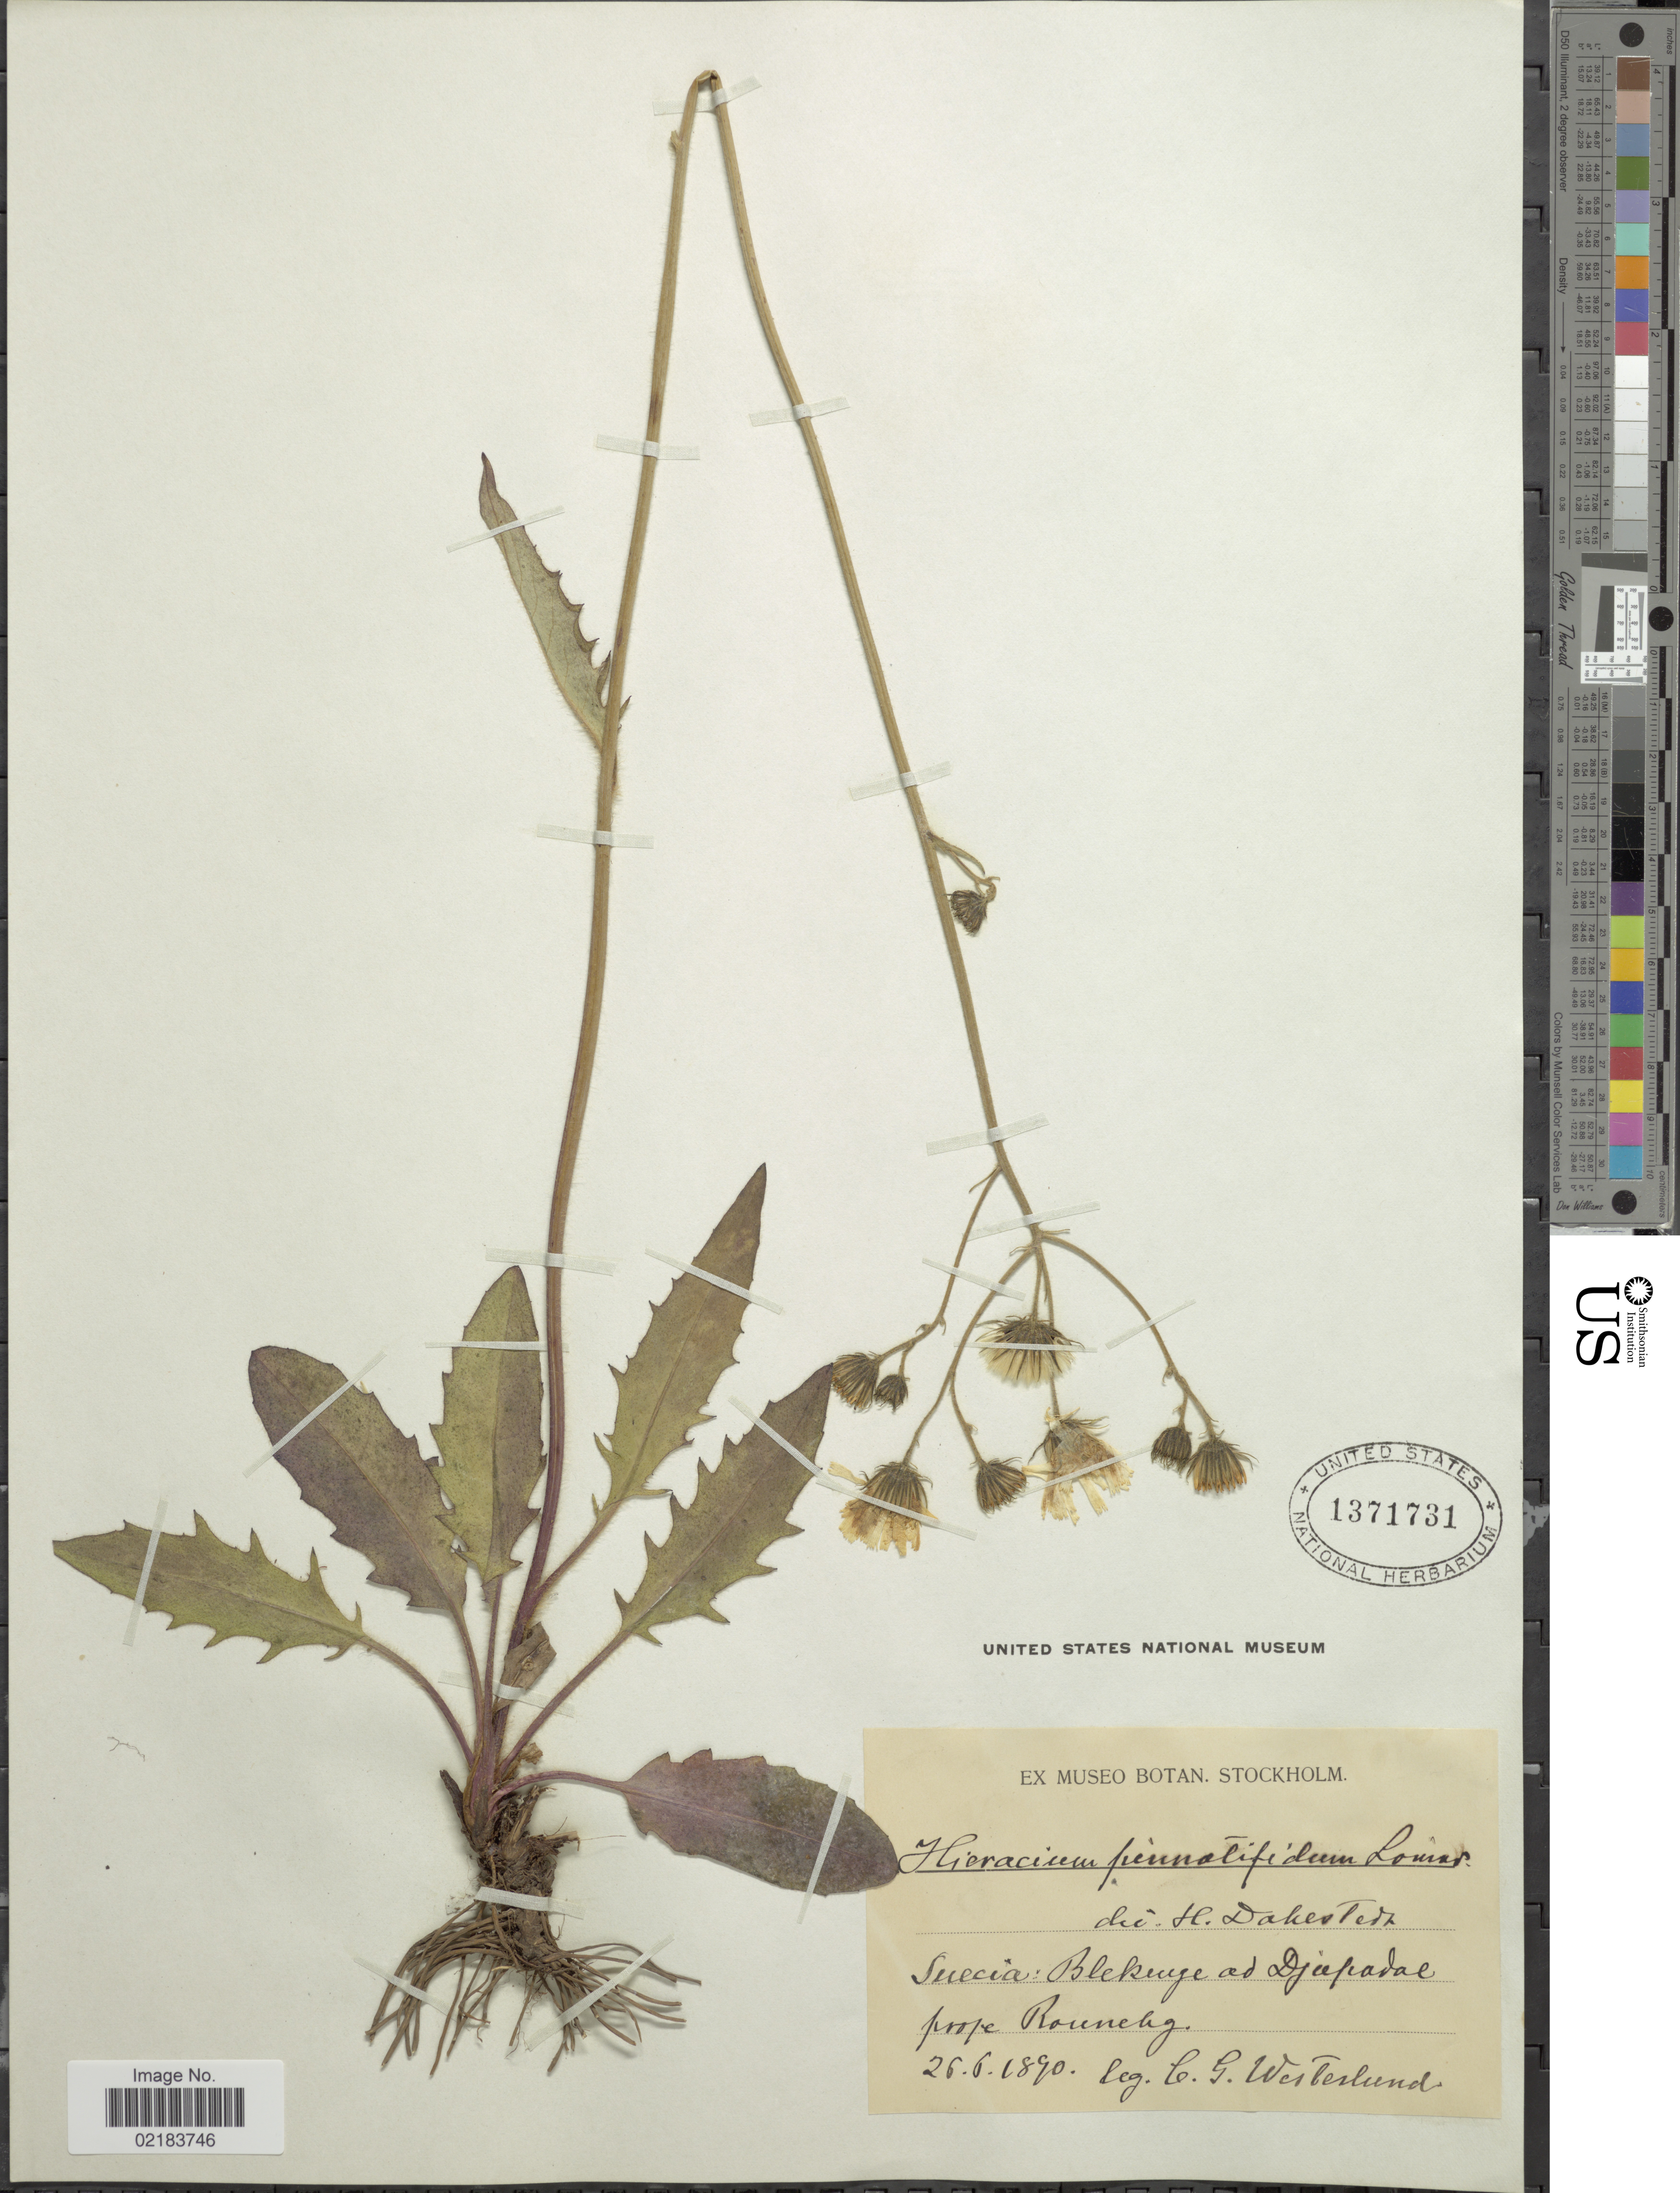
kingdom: Plantae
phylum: Tracheophyta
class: Magnoliopsida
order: Asterales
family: Asteraceae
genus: Hieracium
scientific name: Hieracium lachenalii subsp. pinnatifidum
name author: (Dahlst.) Zahn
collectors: C. Westerlund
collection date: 1890-06-26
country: Sweden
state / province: Blekinge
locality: Suecia: Blekinge ad Djupadal prope Rosenebg. [interpreted]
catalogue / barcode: US 1371731